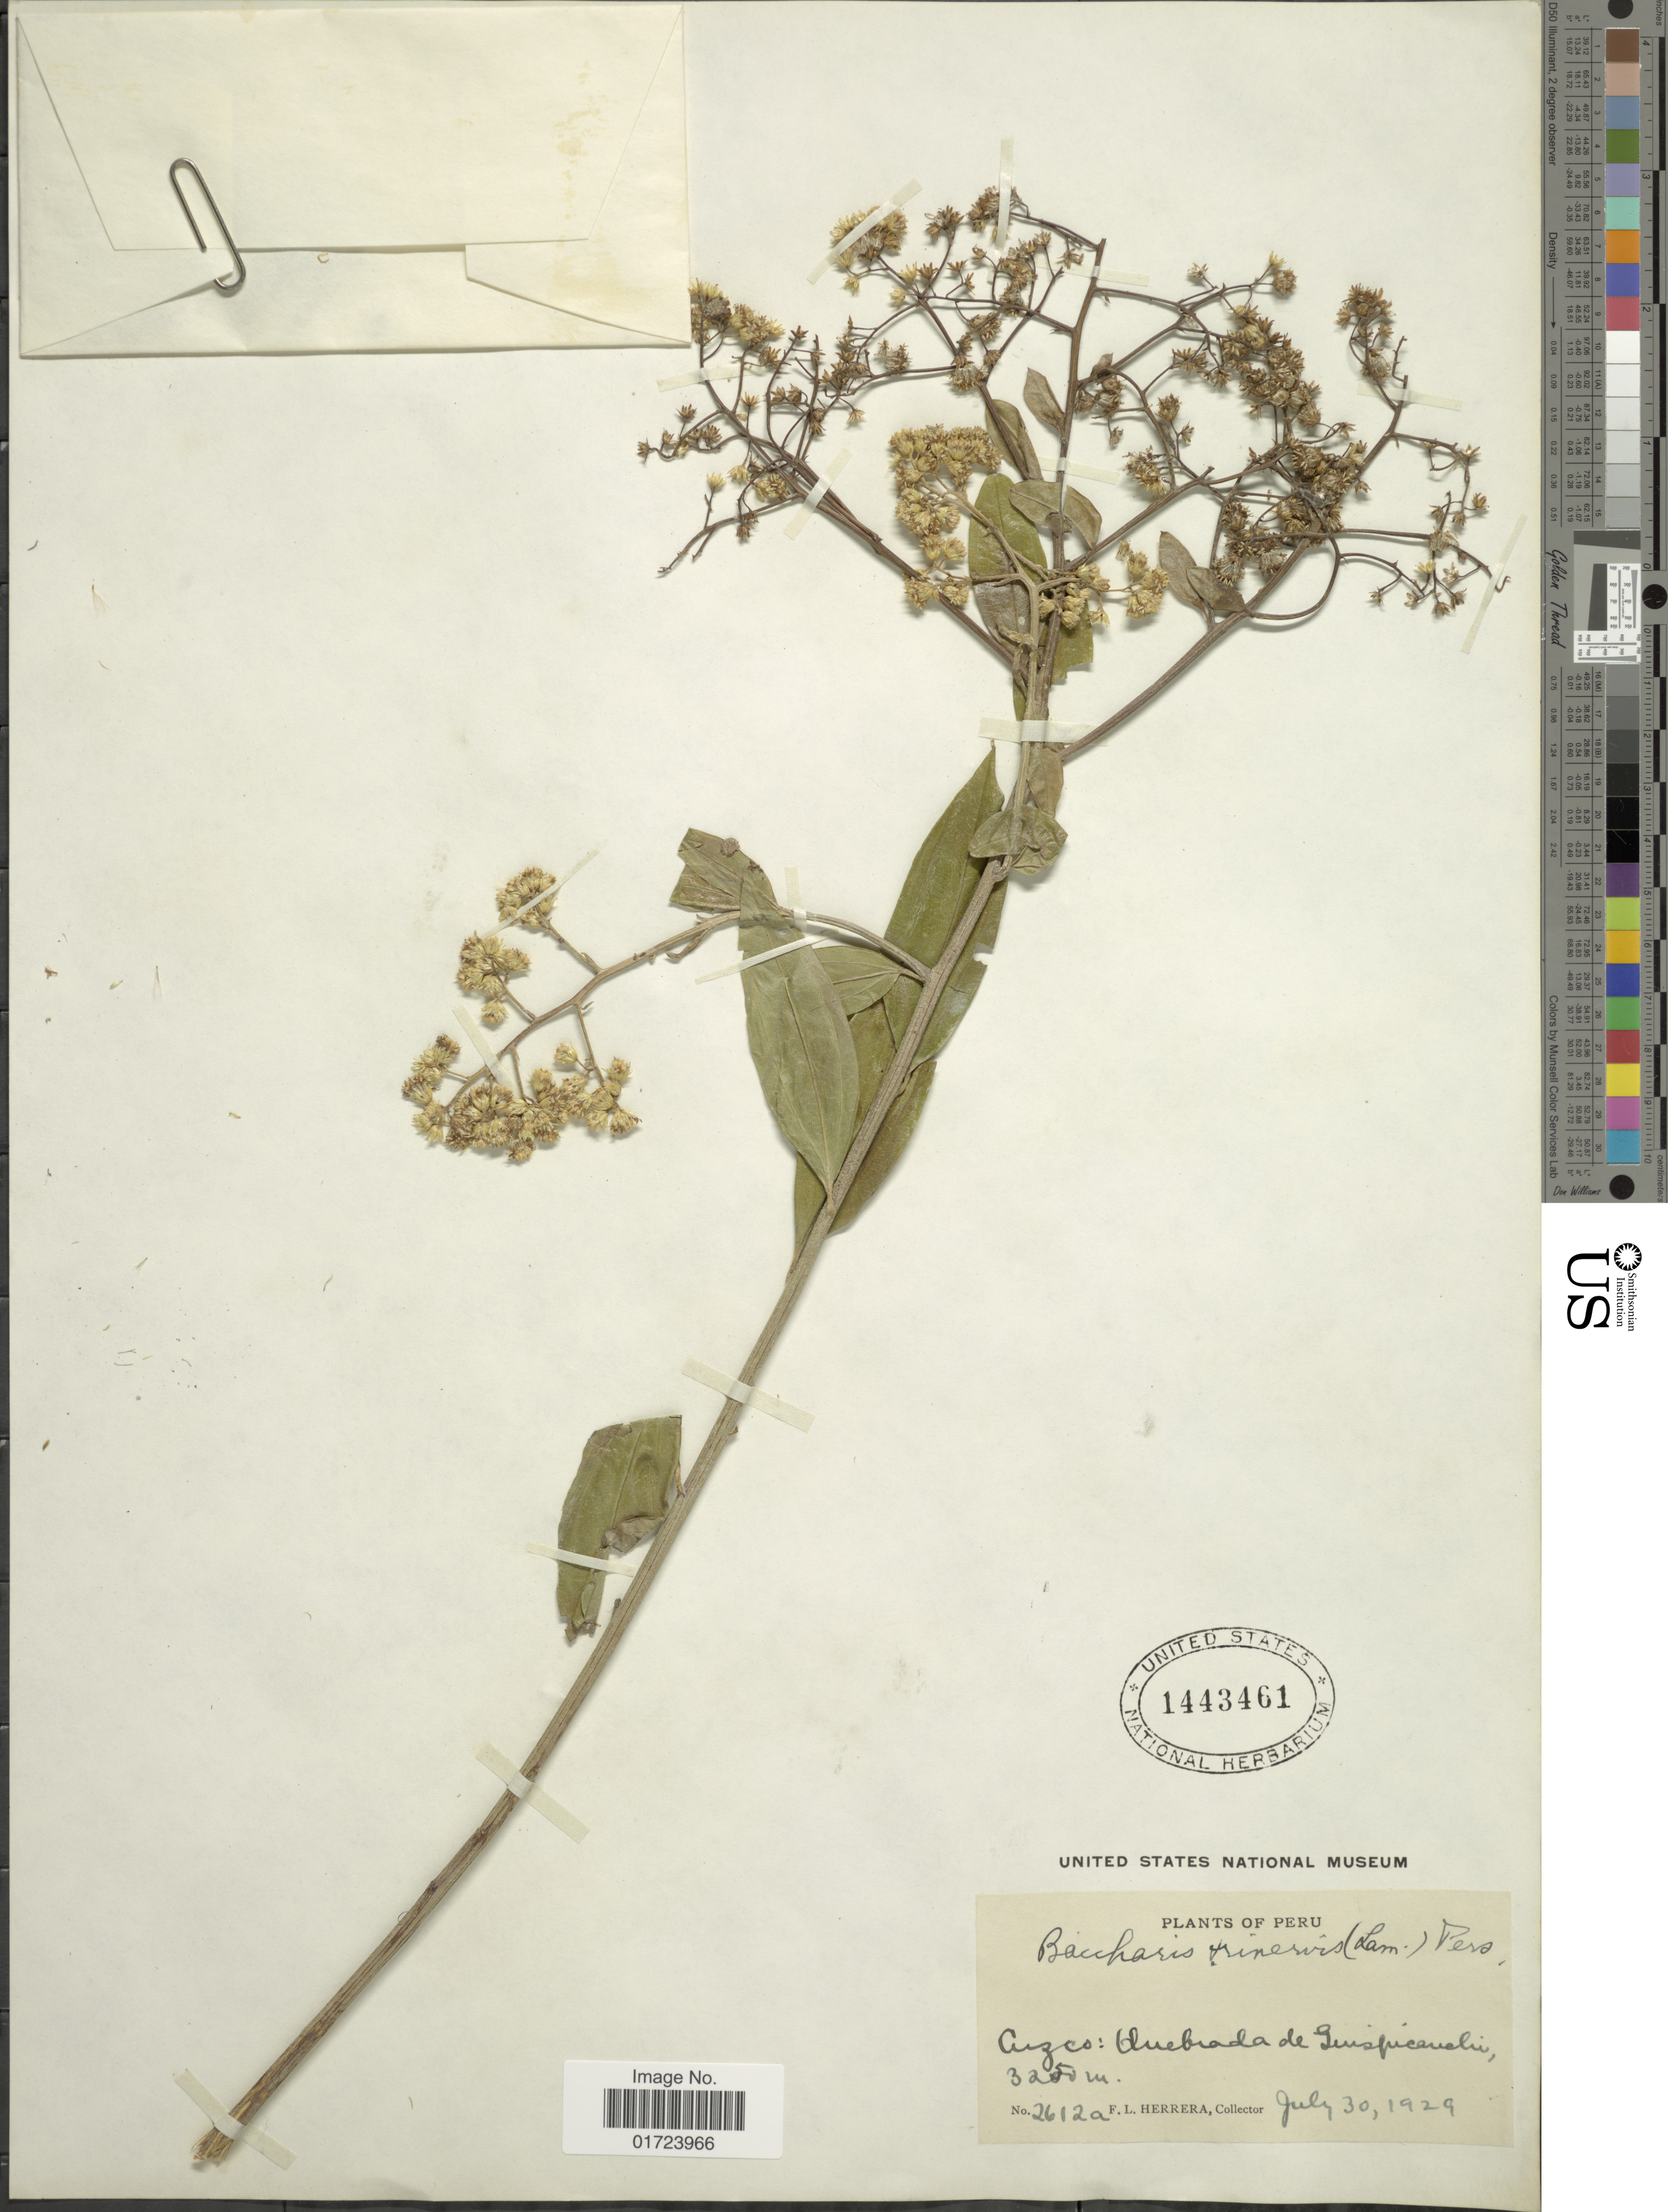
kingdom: Plantae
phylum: Tracheophyta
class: Magnoliopsida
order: Asterales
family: Asteraceae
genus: Baccharis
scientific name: Baccharis trinervis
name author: (Lam.) Pers.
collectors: F. L. Herrera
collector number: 2612a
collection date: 1929-07-30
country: Peru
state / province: Cusco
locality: Quebrada de Quispicanchi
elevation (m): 3250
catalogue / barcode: US 1443461